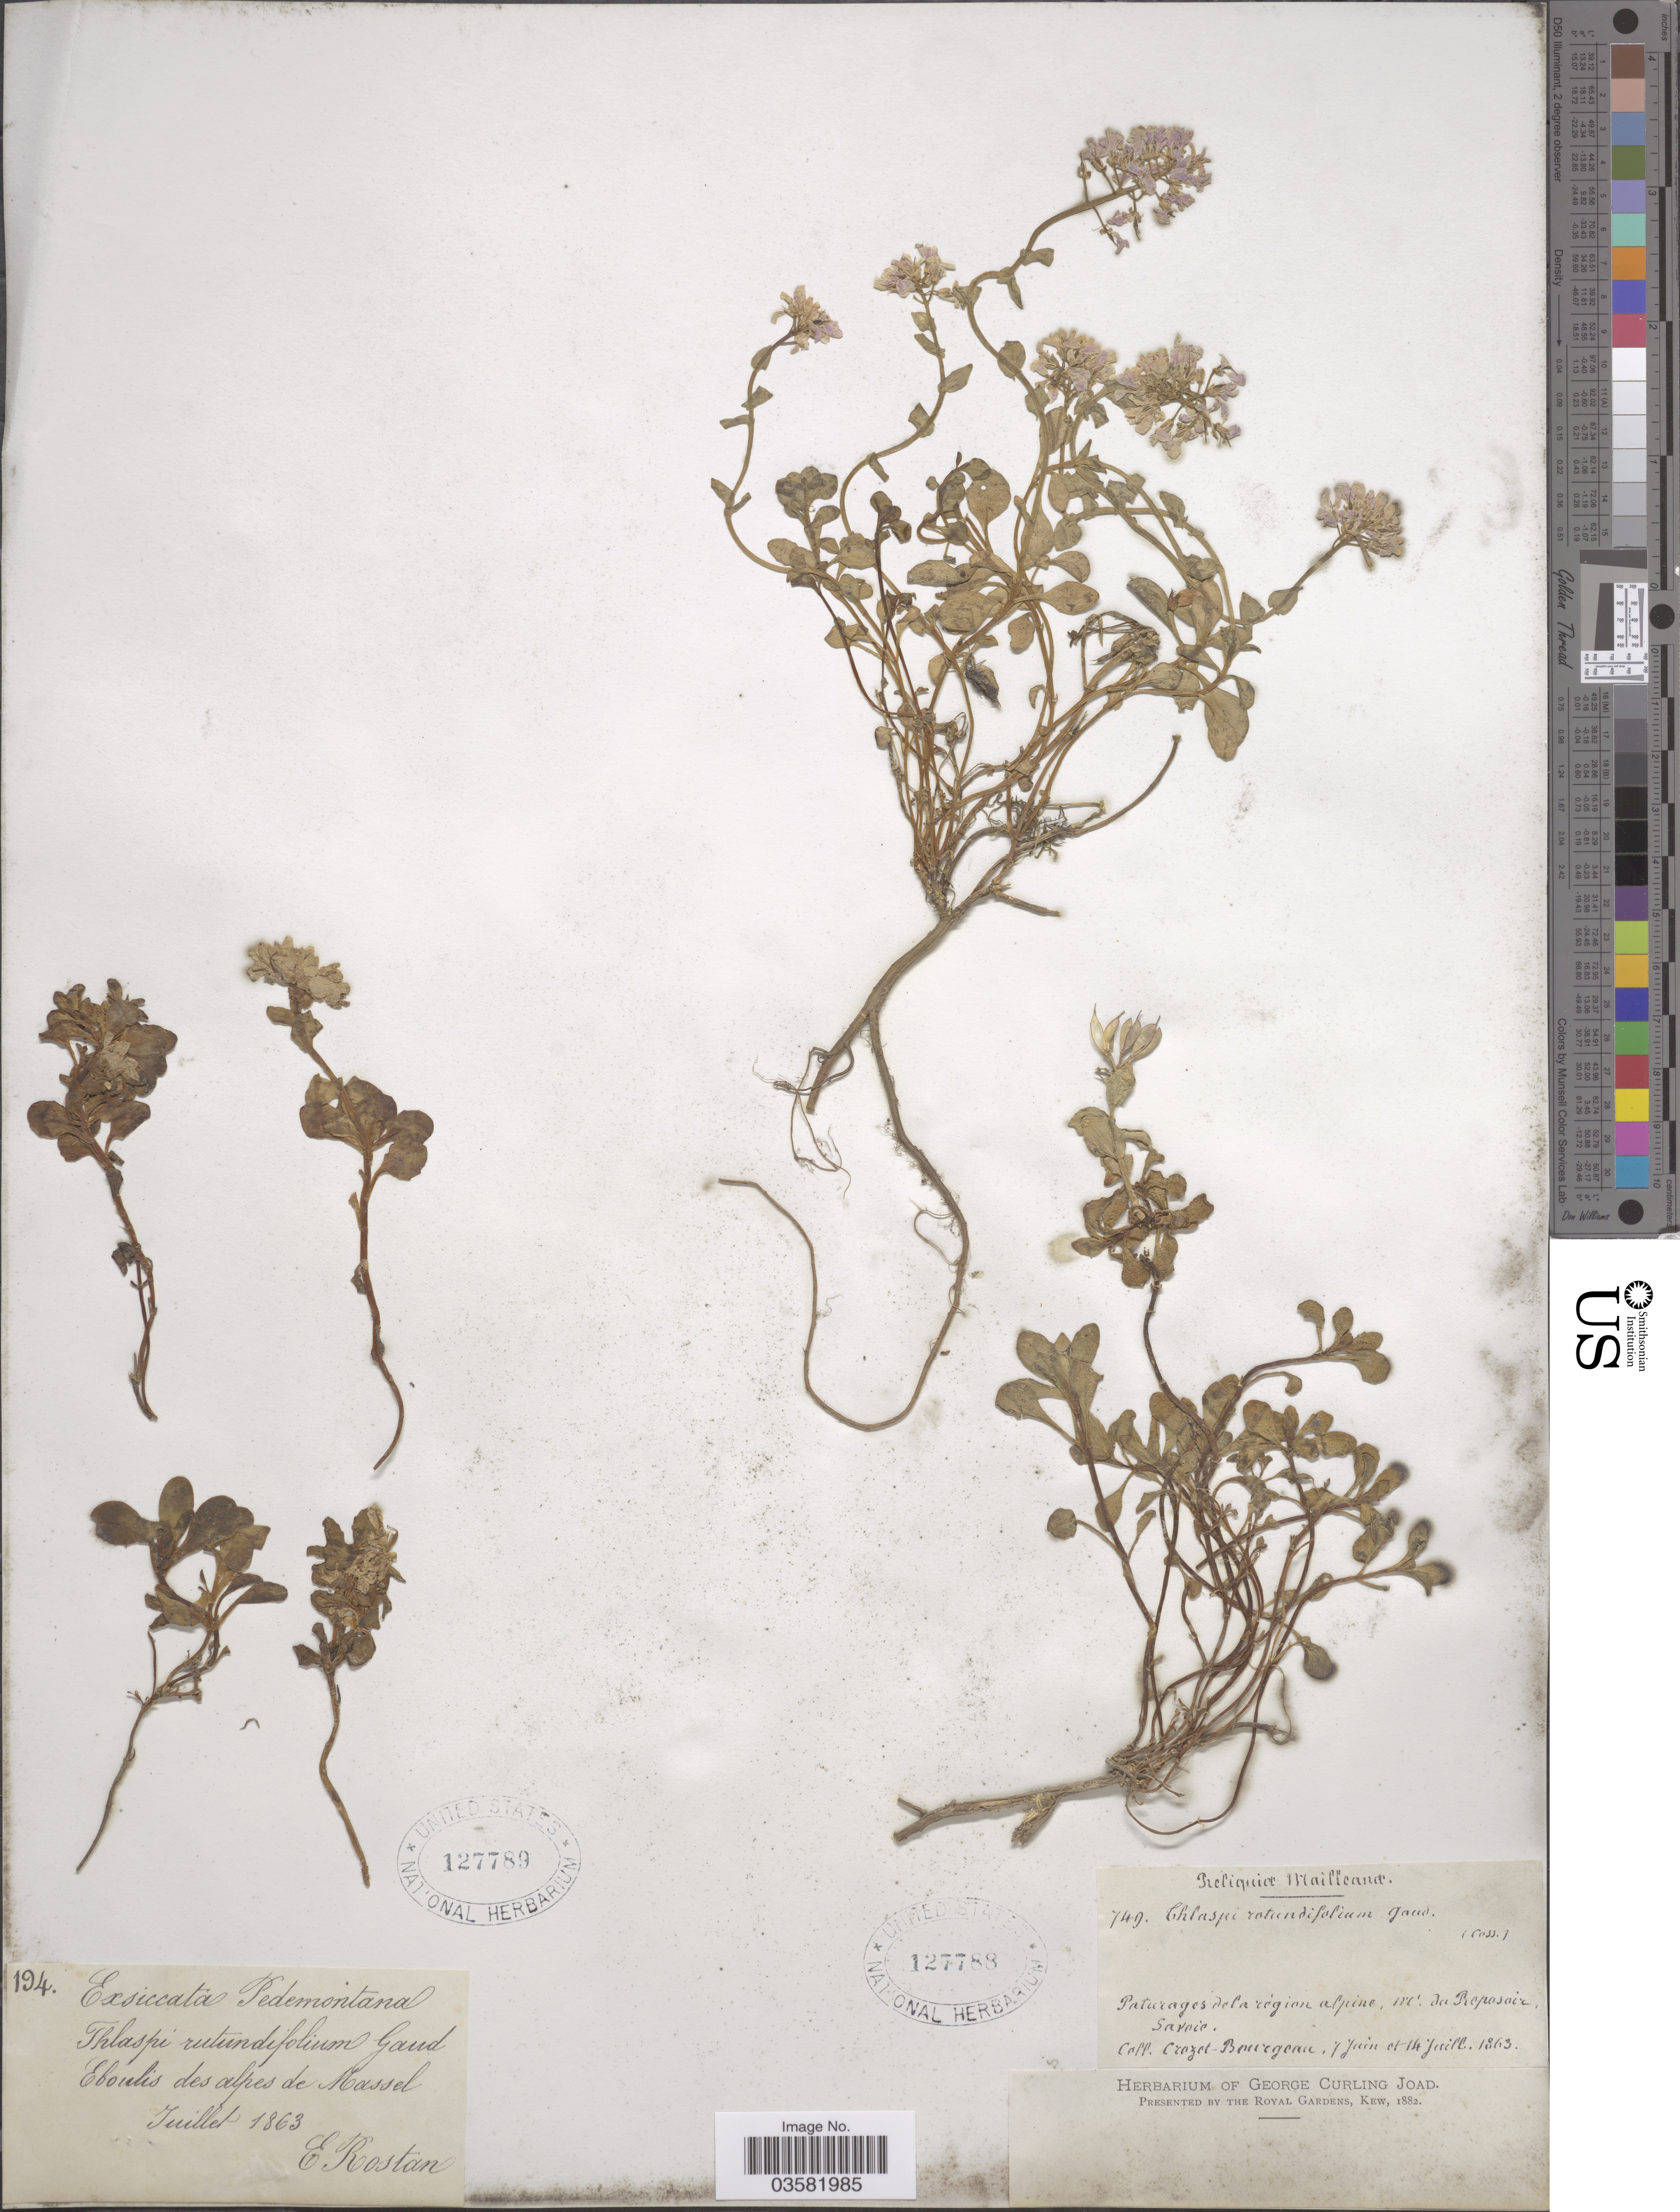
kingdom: Plantae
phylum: Tracheophyta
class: Magnoliopsida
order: Brassicales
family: Brassicaceae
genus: Thlaspi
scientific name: Thlaspi rotundifolium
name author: (L.) Gaudin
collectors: E. Rostan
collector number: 194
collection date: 1863-07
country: Italy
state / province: Piedmont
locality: Pedemontana. Eboulis des alpes de Massel.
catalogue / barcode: US 127789